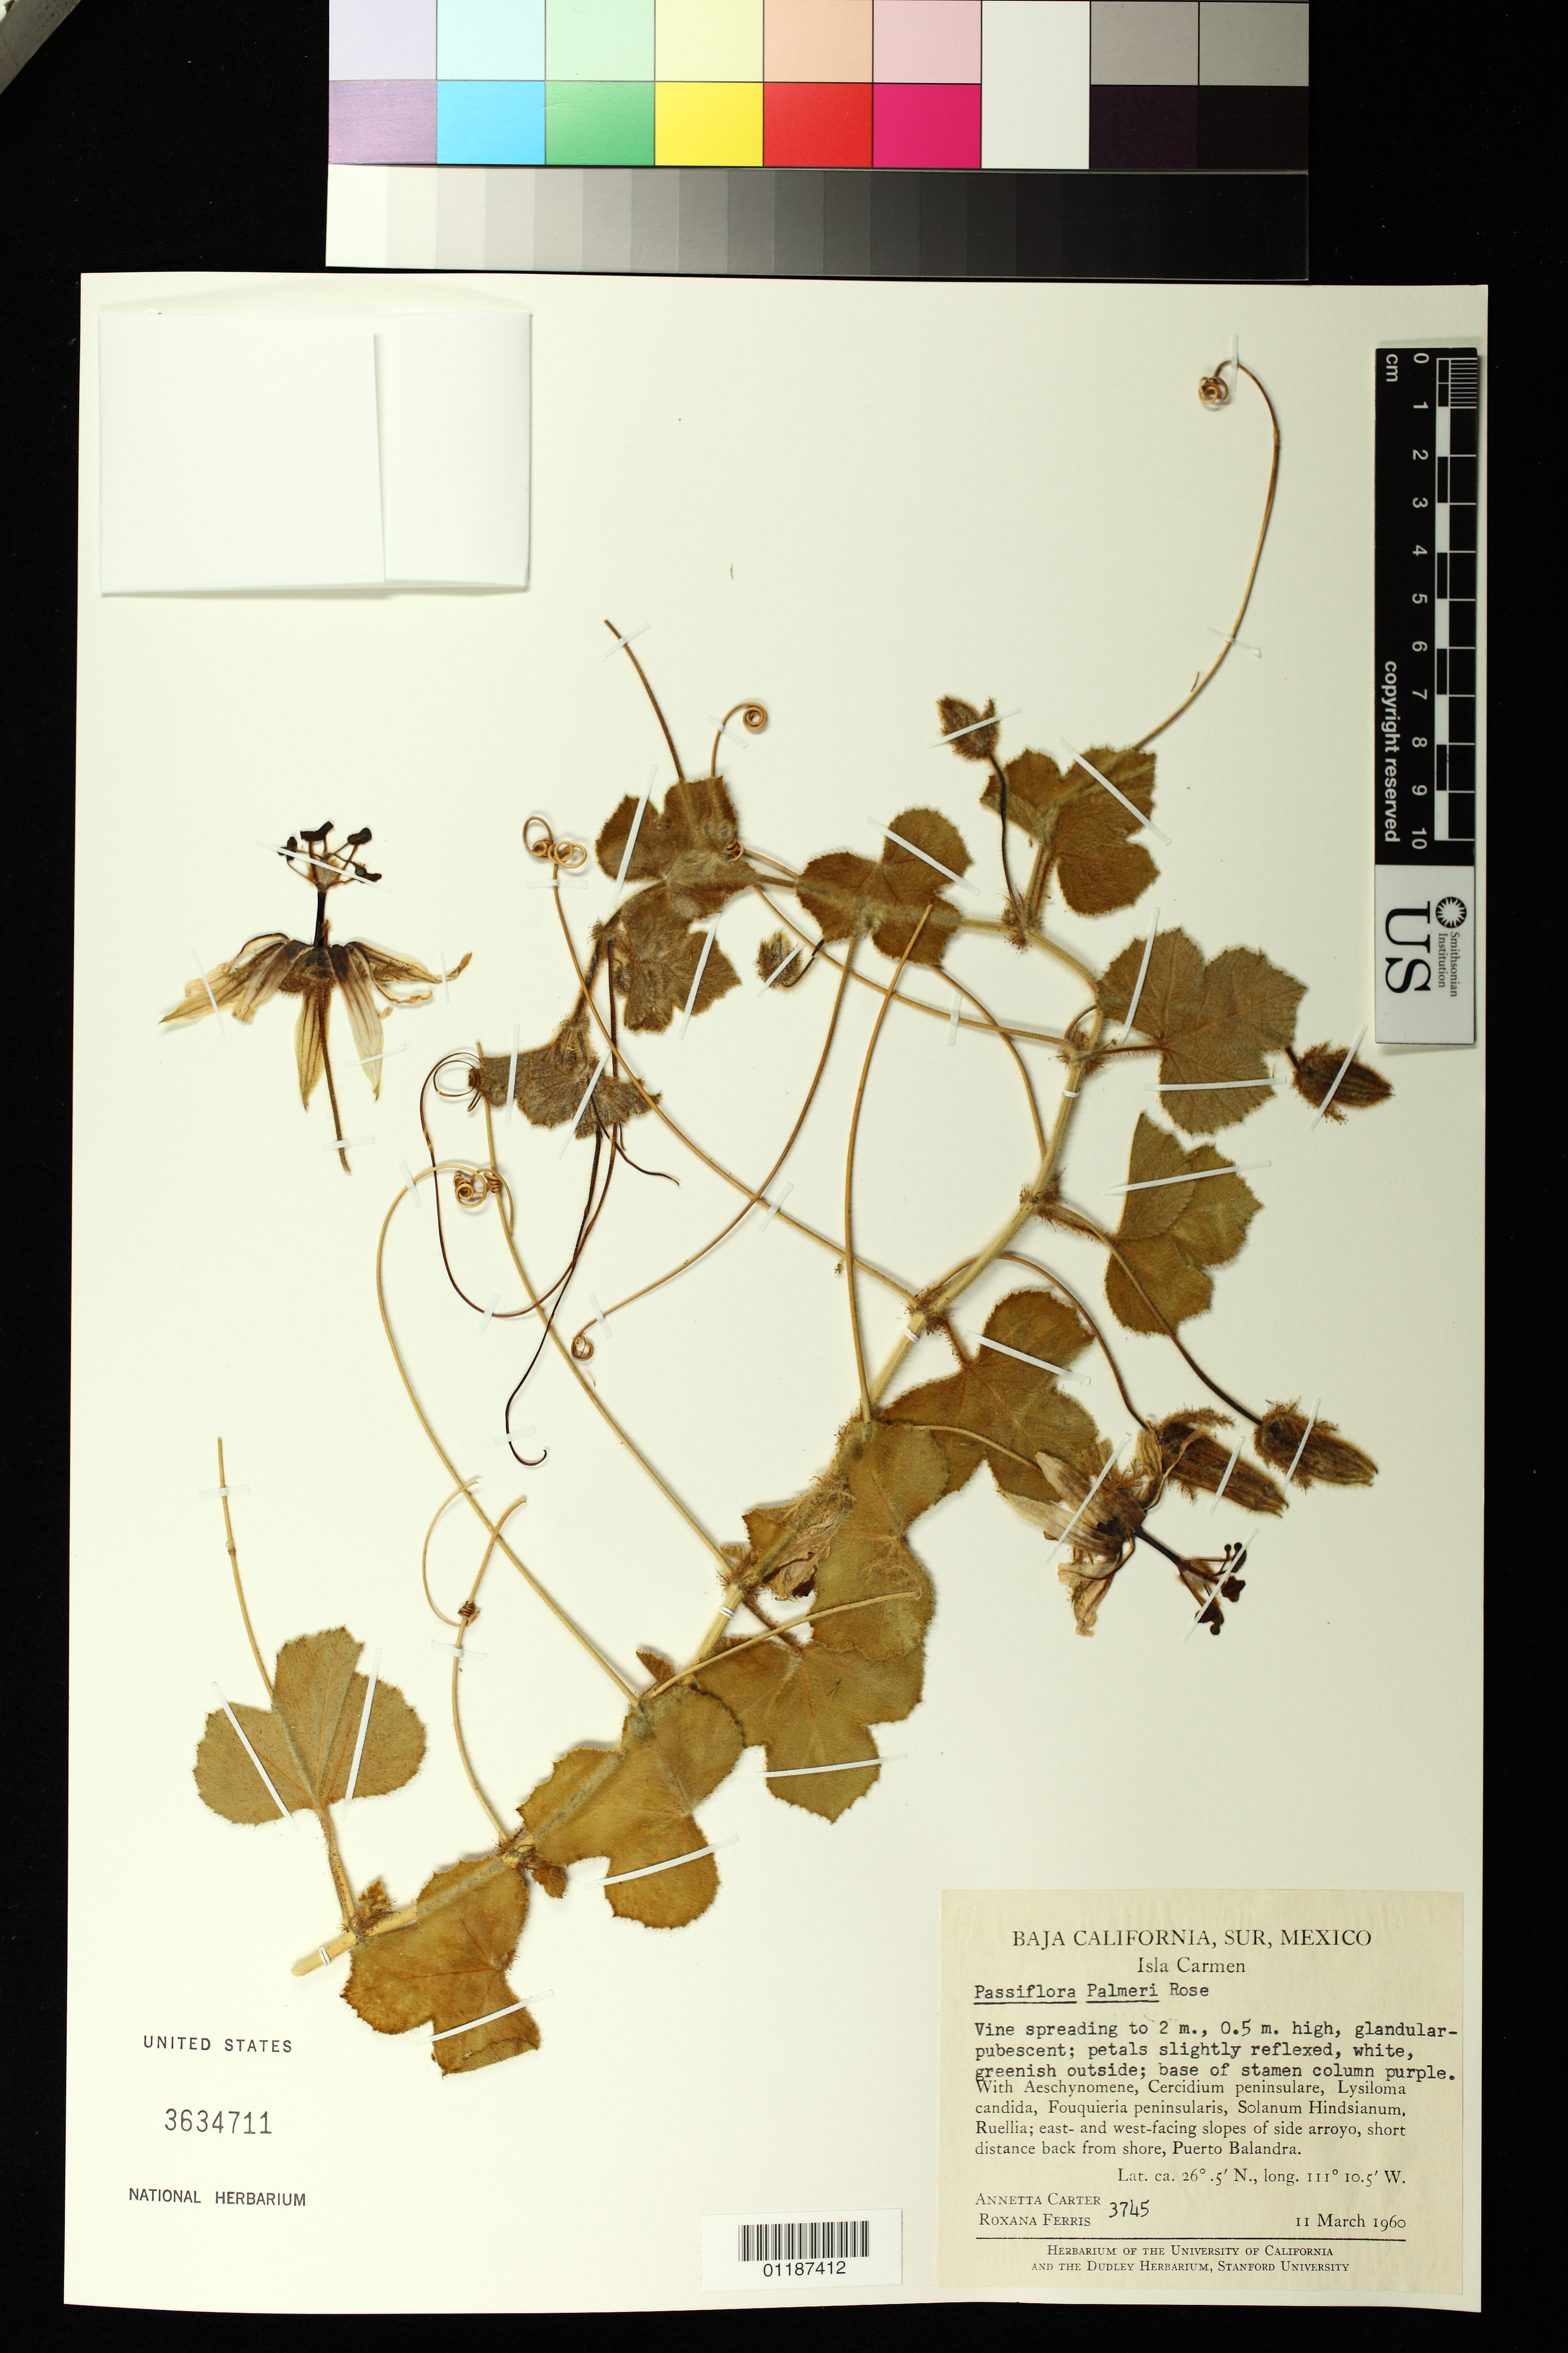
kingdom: Plantae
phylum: Tracheophyta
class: Magnoliopsida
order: Malpighiales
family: Passifloraceae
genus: Passiflora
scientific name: Passiflora palmeri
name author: Rose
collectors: A. M. Carter & R. S. Ferris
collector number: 3745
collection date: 1960-03-11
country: Mexico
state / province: Baja California Sur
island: Carmen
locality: Puerto Balandra, Isla Carmen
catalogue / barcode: US 3634711